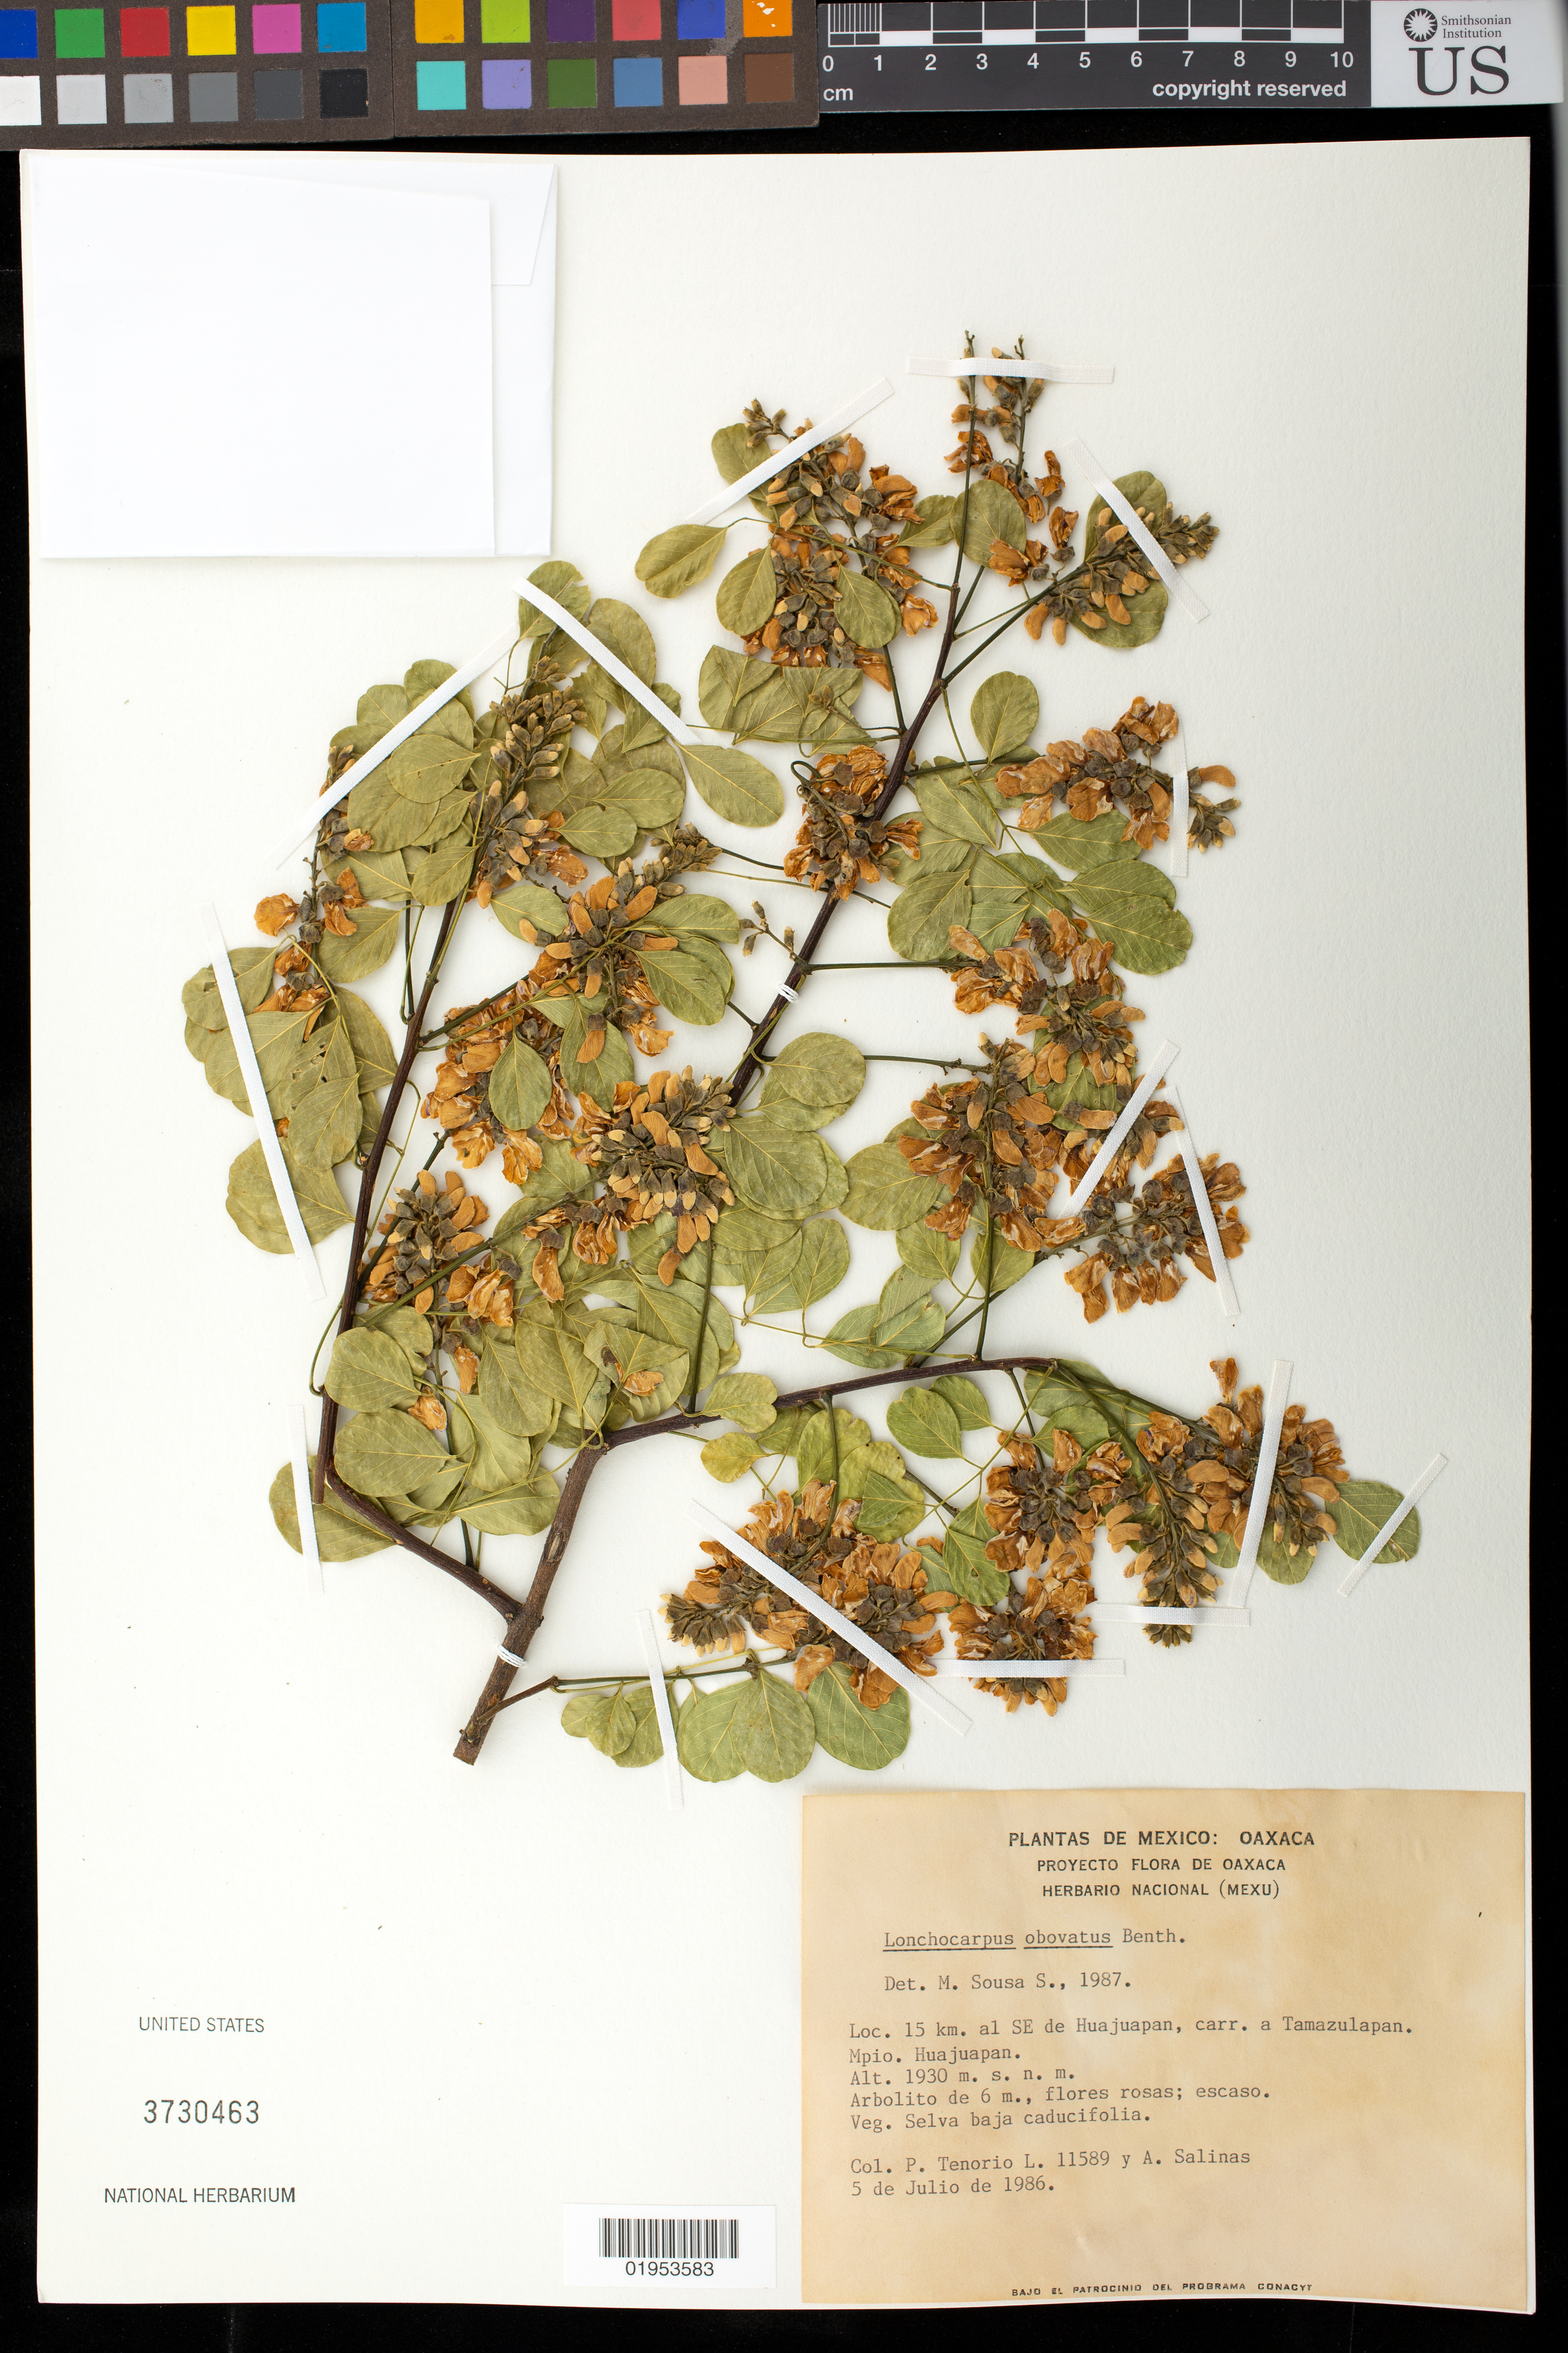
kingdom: Plantae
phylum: Tracheophyta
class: Magnoliopsida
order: Fabales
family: Fabaceae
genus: Lonchocarpus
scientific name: Lonchocarpus obovatus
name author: Benth.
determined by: Sousa S., Mario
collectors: P. Tenorio L. & A. Salinas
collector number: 11589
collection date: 1986-07-05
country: Mexico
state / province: Oaxaca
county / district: Huajuapan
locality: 15 km al SE de Huajuapan, carr. a Tamazulapan.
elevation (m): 1930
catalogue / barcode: US 3730463